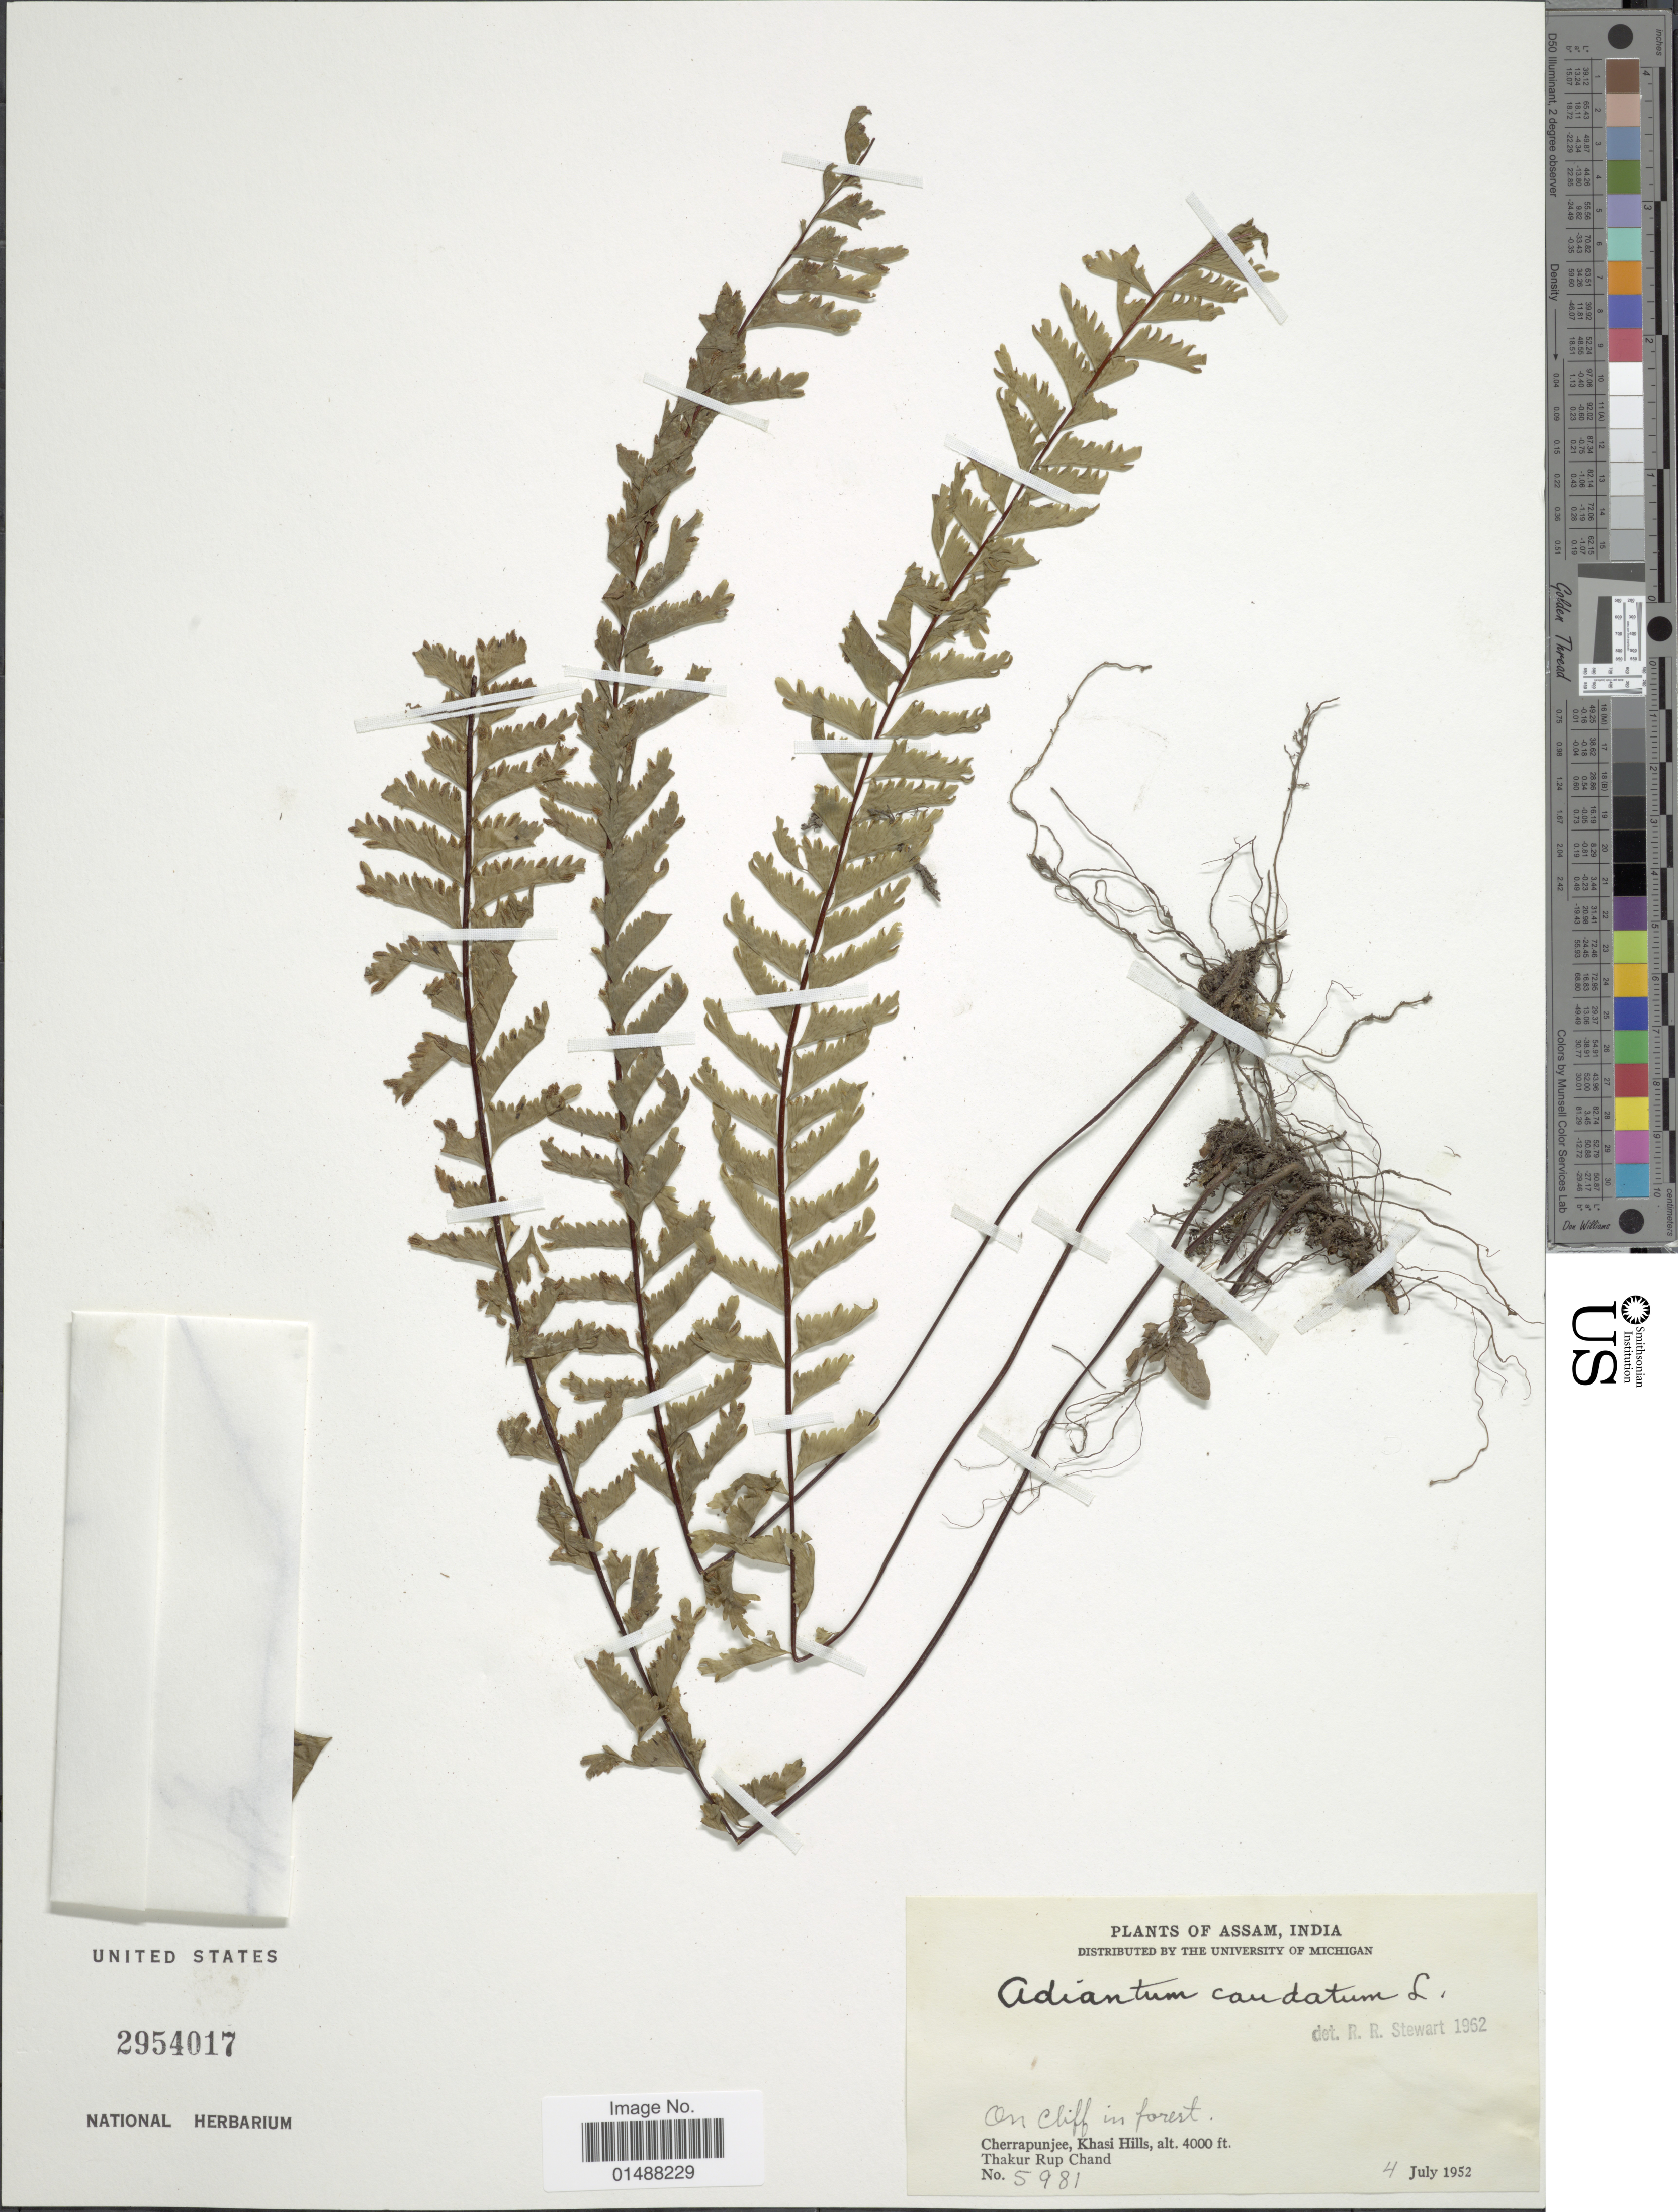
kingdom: Plantae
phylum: Tracheophyta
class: Polypodiopsida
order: Polypodiales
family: Pteridaceae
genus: Adiantum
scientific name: Adiantum caudatum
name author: L.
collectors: T. R. Chand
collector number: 5981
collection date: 1952-07-04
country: India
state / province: Meghalaya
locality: Cherrapunjee, Khasi Hills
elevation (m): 1219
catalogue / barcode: US 2954017